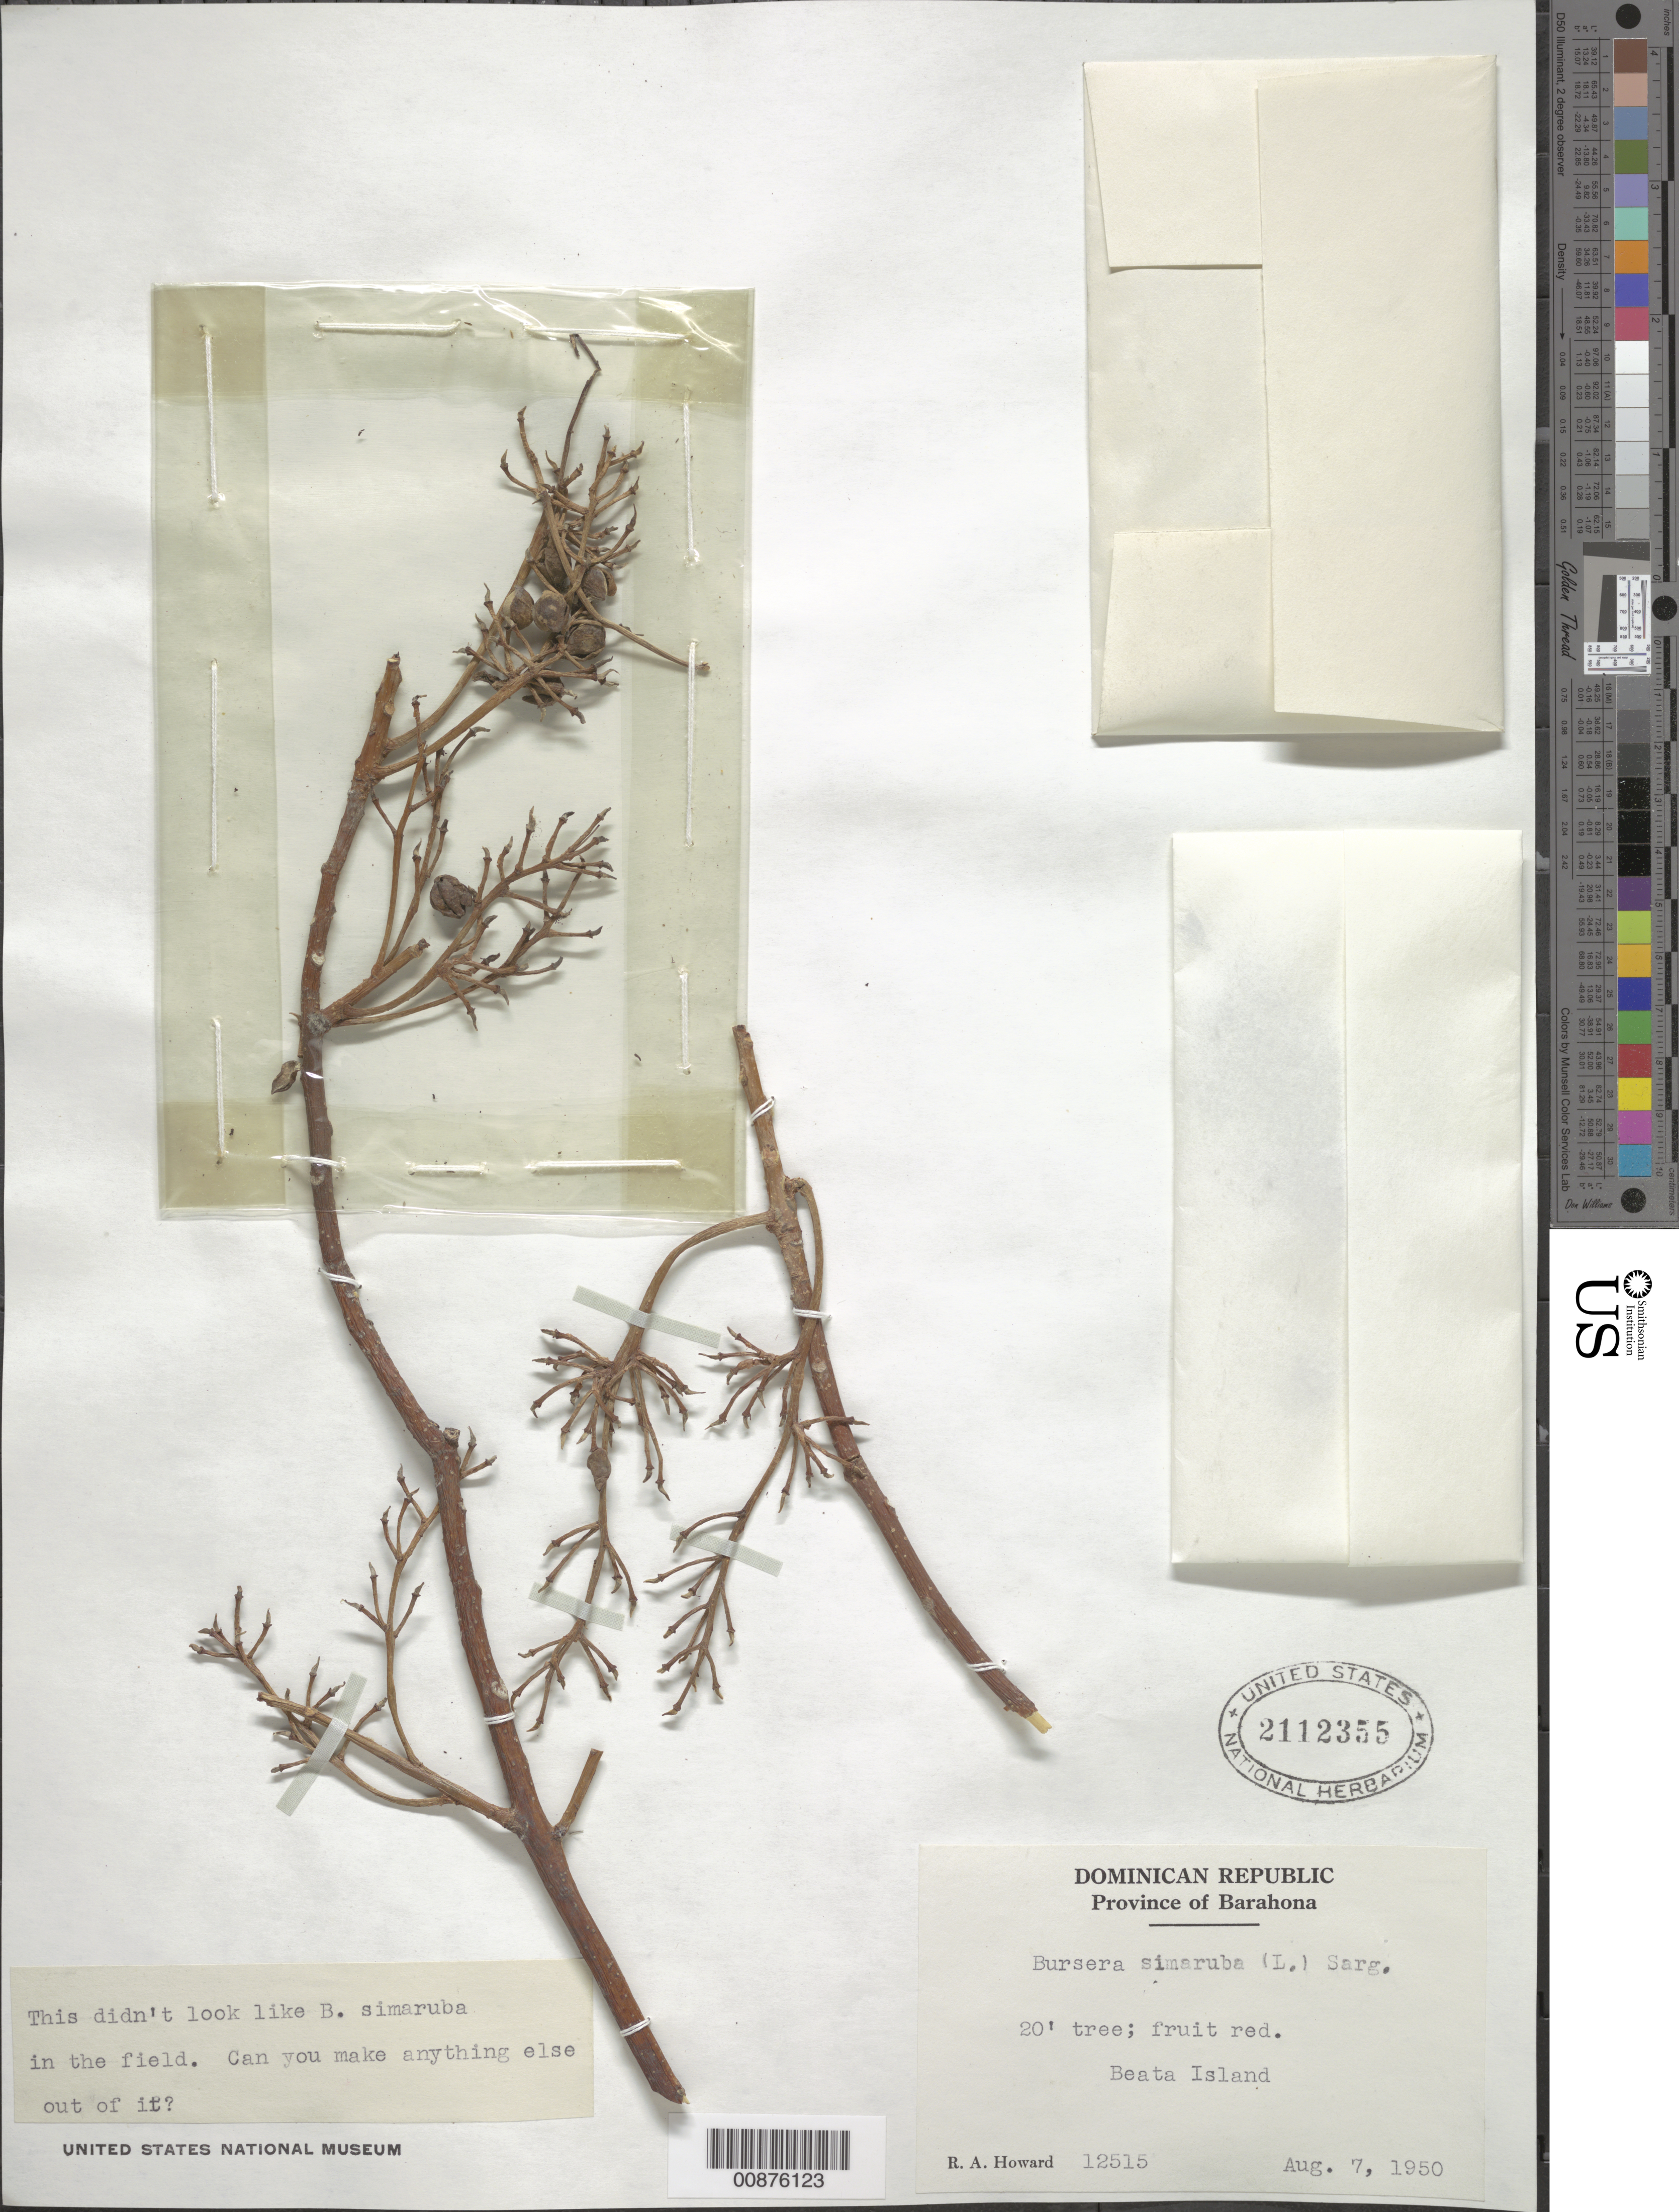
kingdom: Plantae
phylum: Tracheophyta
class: Magnoliopsida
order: Sapindales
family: Burseraceae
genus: Bursera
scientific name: Bursera simaruba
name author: (L.) Sarg.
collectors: R. A. Howard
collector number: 12515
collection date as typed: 07 Aug 1950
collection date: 1950-08-07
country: Dominican Republic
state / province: Barahona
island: Isla Beata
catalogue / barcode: US 2112355